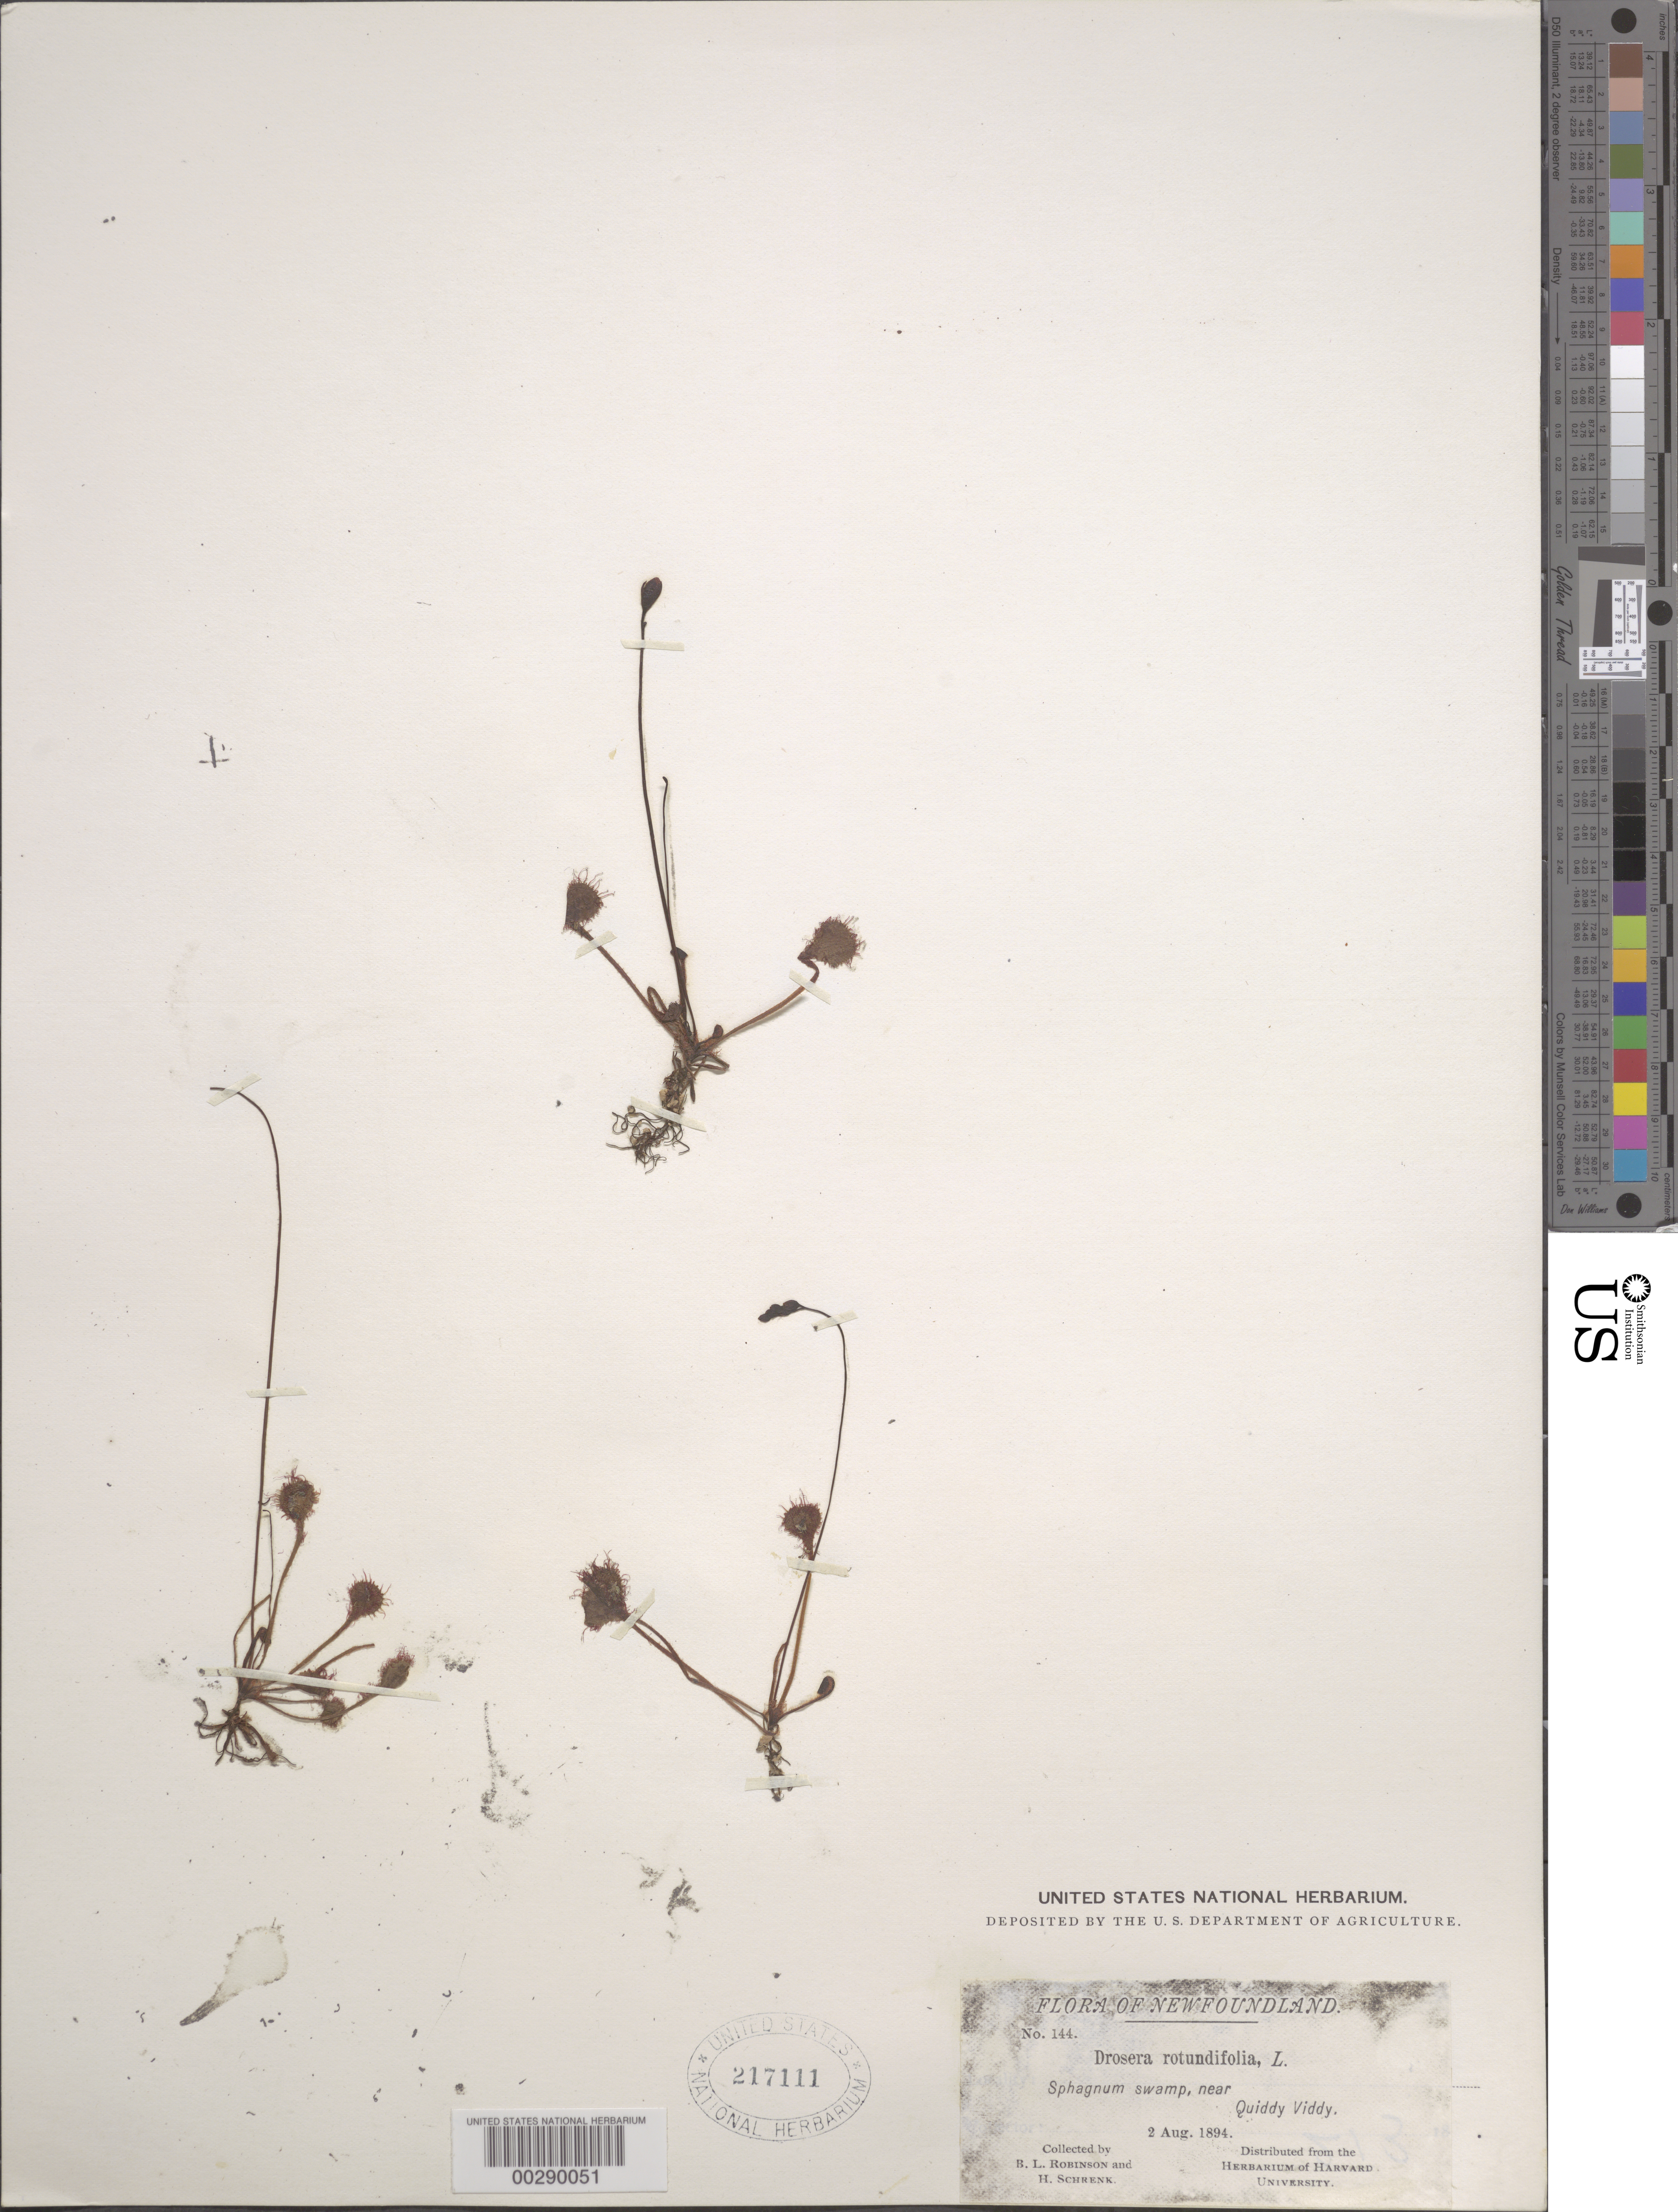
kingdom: Plantae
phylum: Tracheophyta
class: Magnoliopsida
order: Caryophyllales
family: Droseraceae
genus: Drosera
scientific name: Drosera rotundifolia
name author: L.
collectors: B. L. Robinson & H. v. Schrenk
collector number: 144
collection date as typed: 02 Aug 1894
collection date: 1894-08-02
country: Canada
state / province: Newfoundland and Labrador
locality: Near quiddy viddy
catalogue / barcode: US 217111